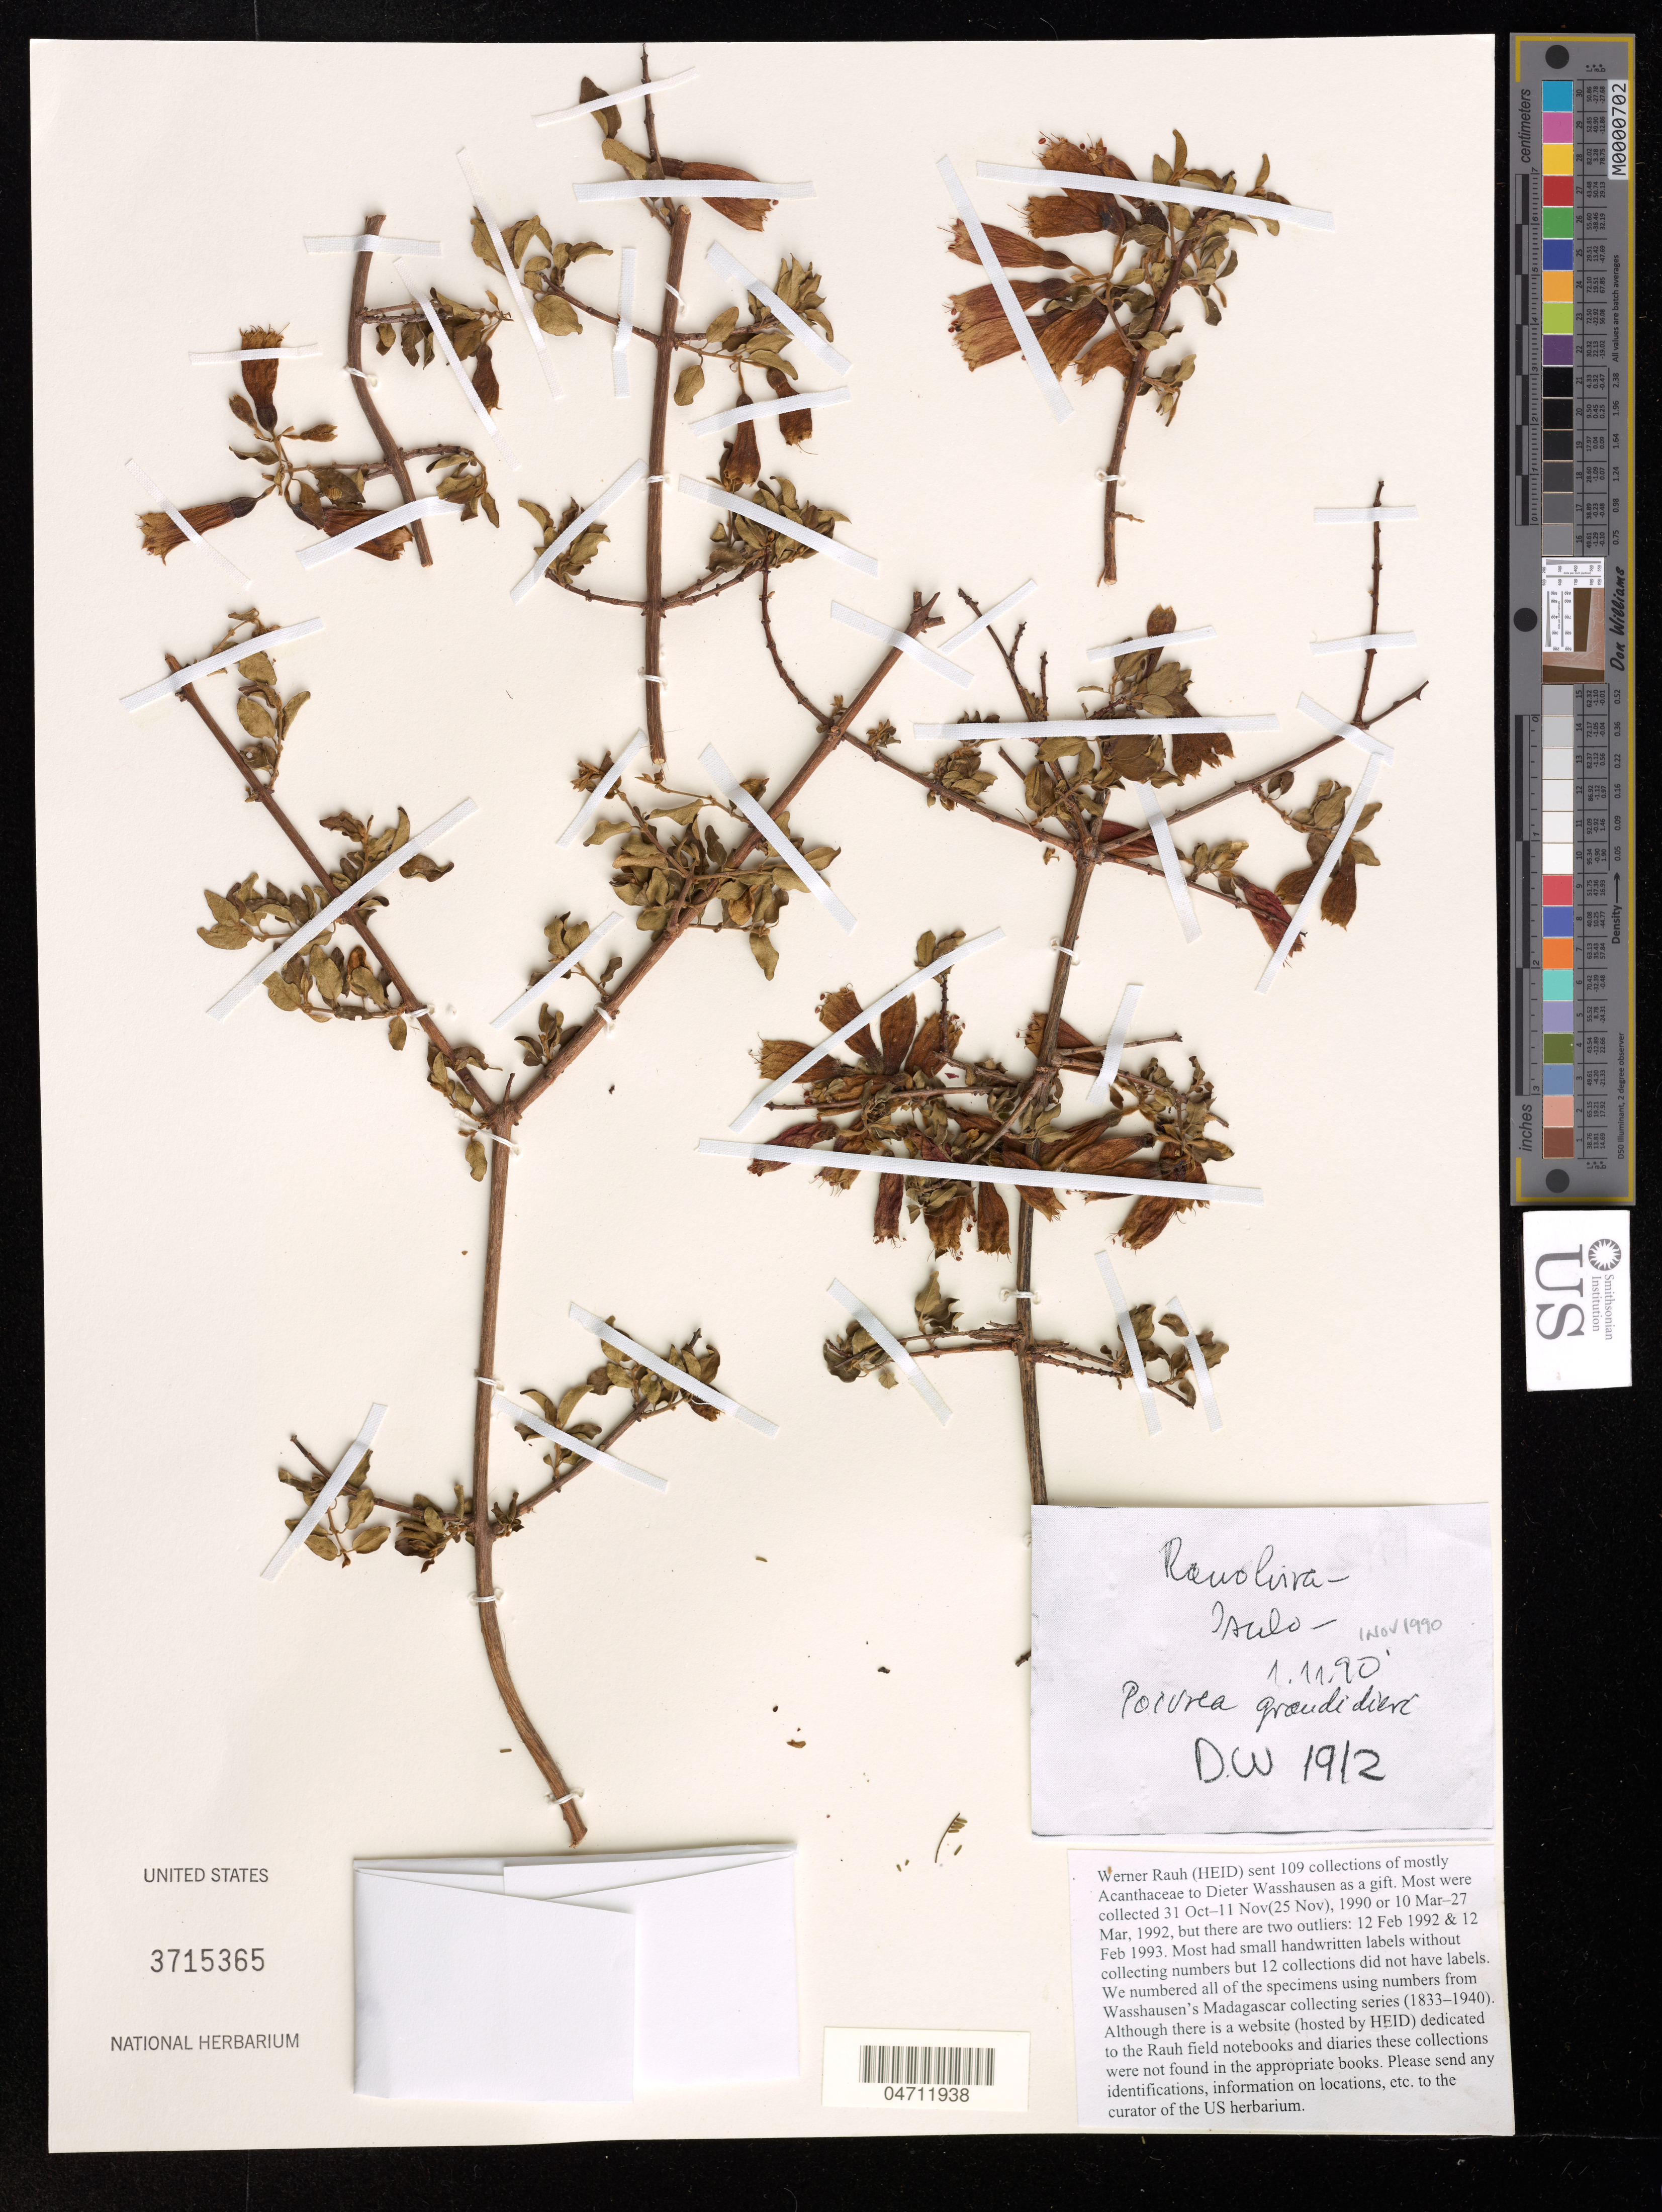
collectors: W. Rauh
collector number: DW 1912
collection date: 1990-11-01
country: Madagascar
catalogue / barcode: US 3715365